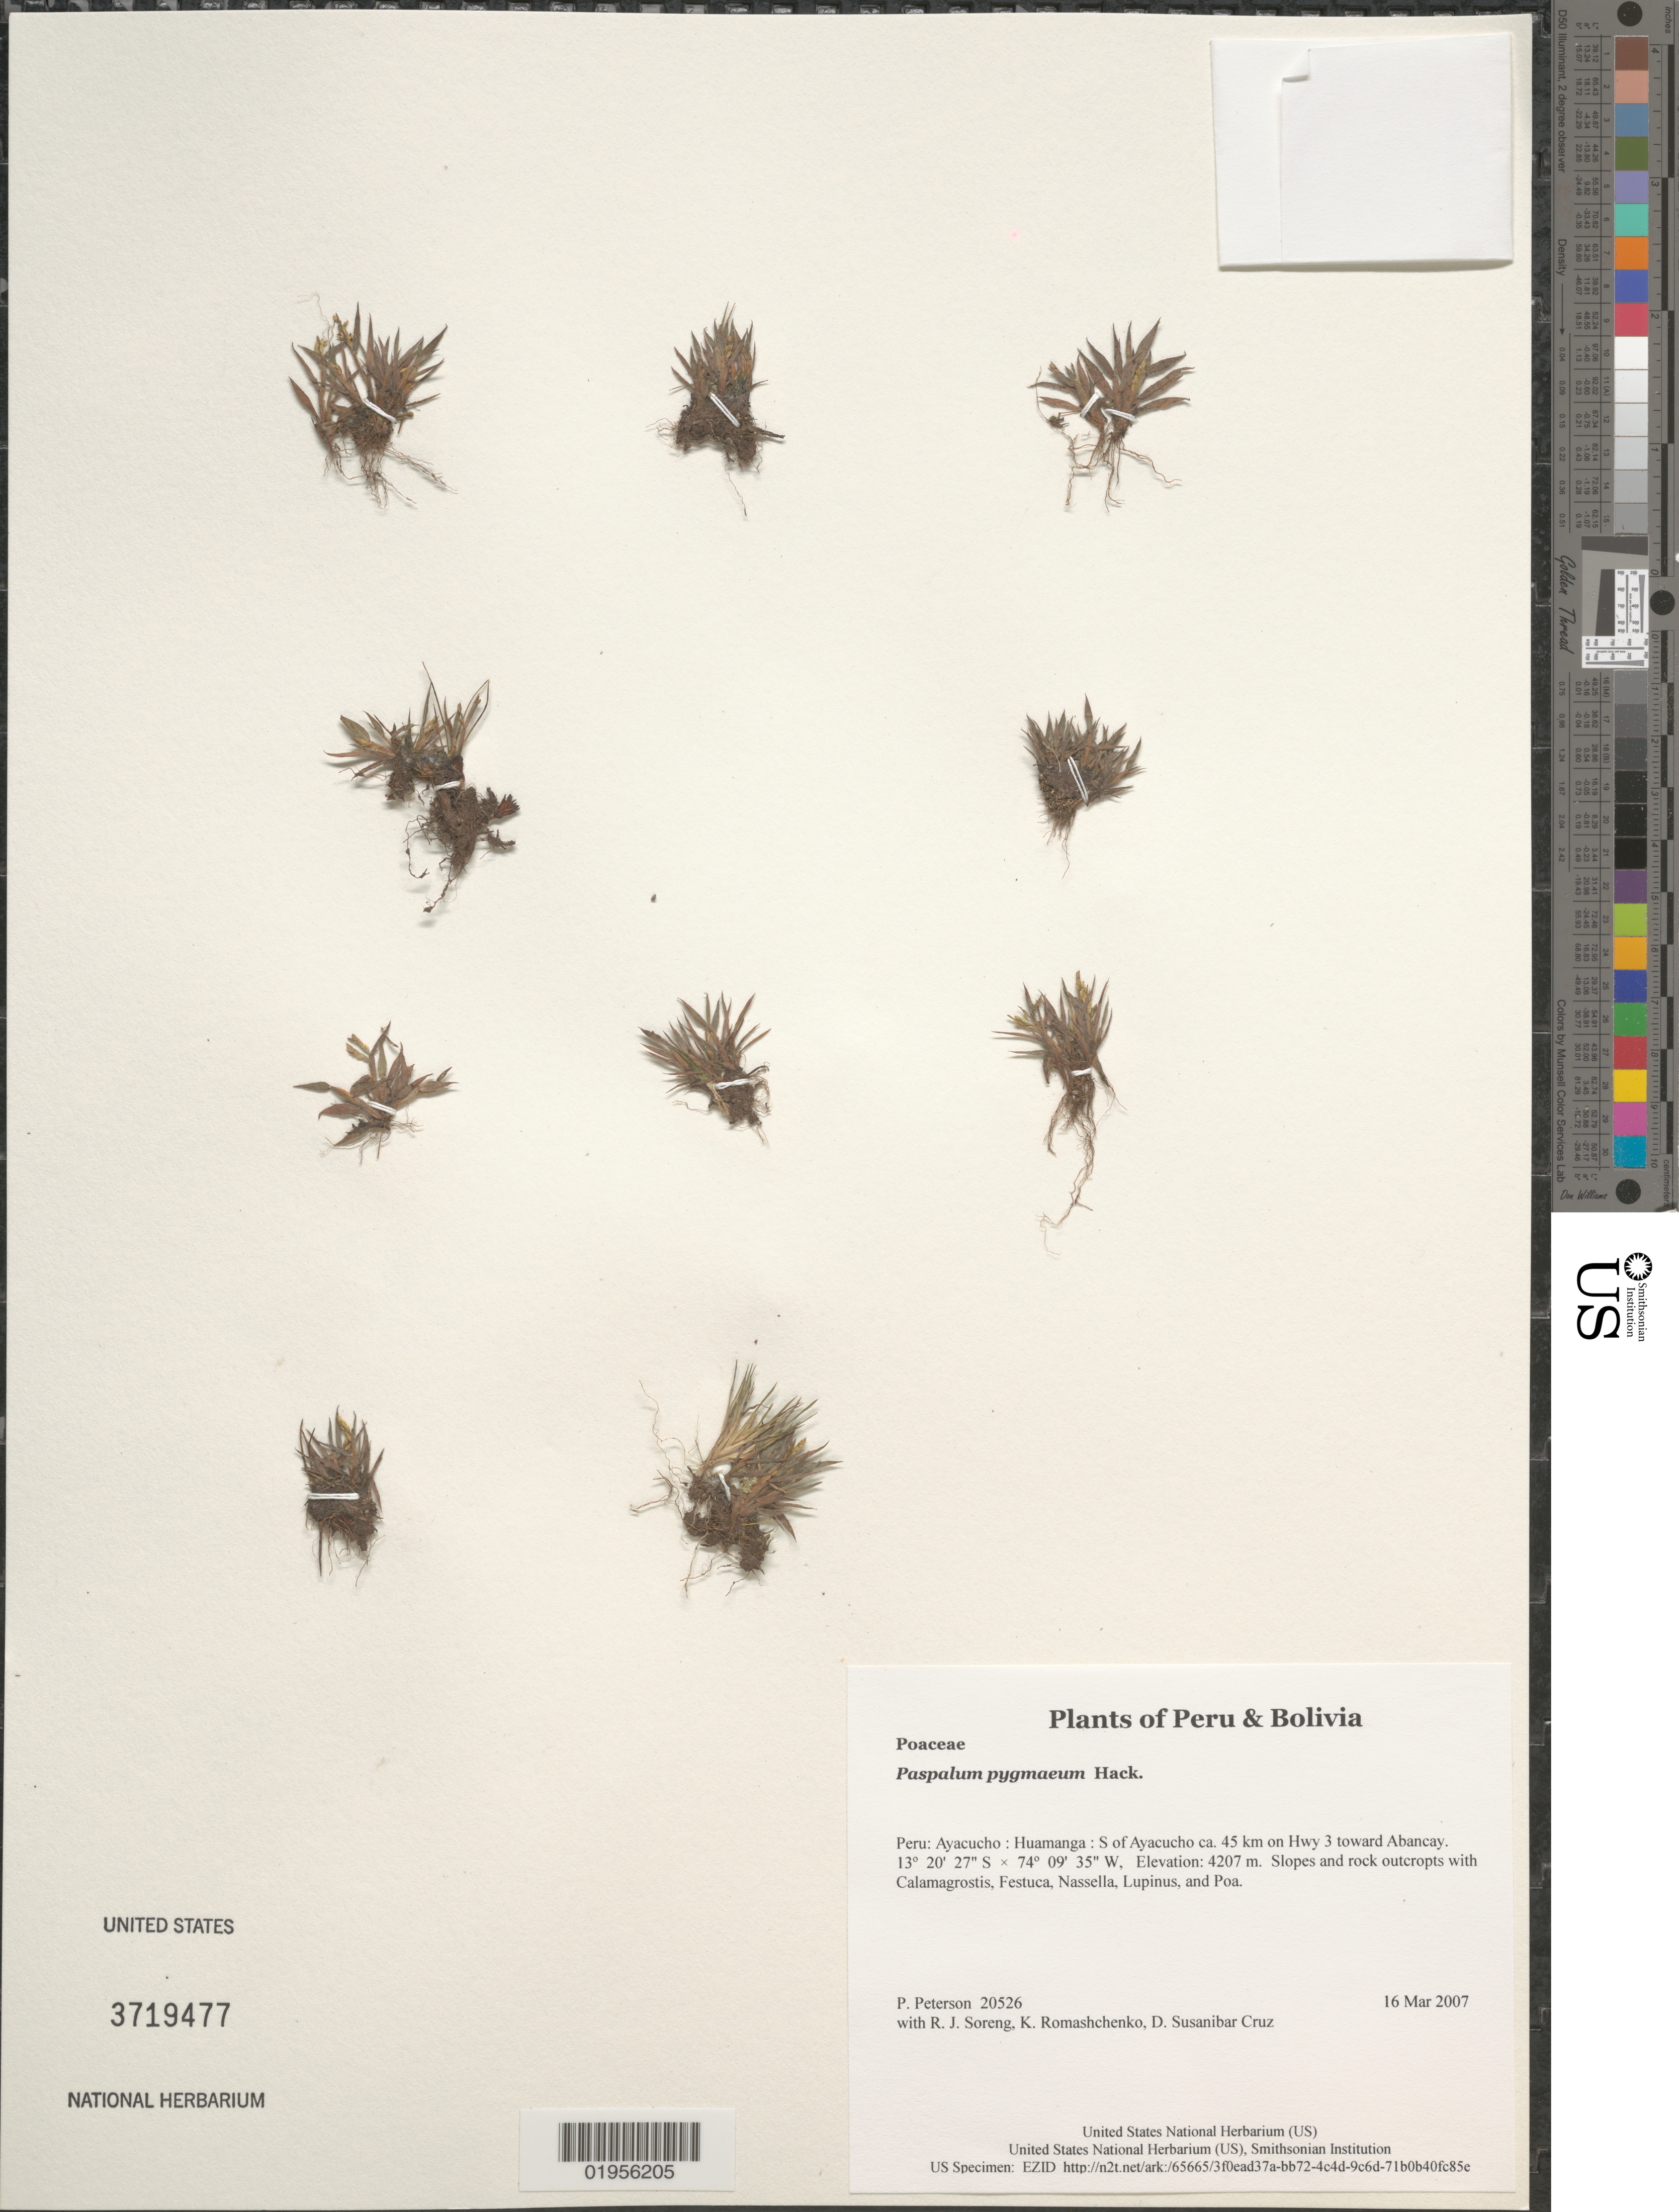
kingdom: Plantae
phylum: Tracheophyta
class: Liliopsida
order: Poales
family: Poaceae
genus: Paspalum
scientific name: Paspalum pygmaeum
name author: Hack.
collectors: P. M. Peterson, R. J. Soreng, K. Romashchenko & D. Susanibar Cruz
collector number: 20526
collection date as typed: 16 Mar 2007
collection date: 2007-03-16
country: Peru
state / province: Ayacucho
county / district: Huamanga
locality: S of Ayacucho ca. 45 km on Hwy 3 toward Abancay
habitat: Slopes and rock outcropts with Calamagrostis, Festuca, Nassella, Lupinus, and Poa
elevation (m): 4207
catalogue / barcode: US 3719477